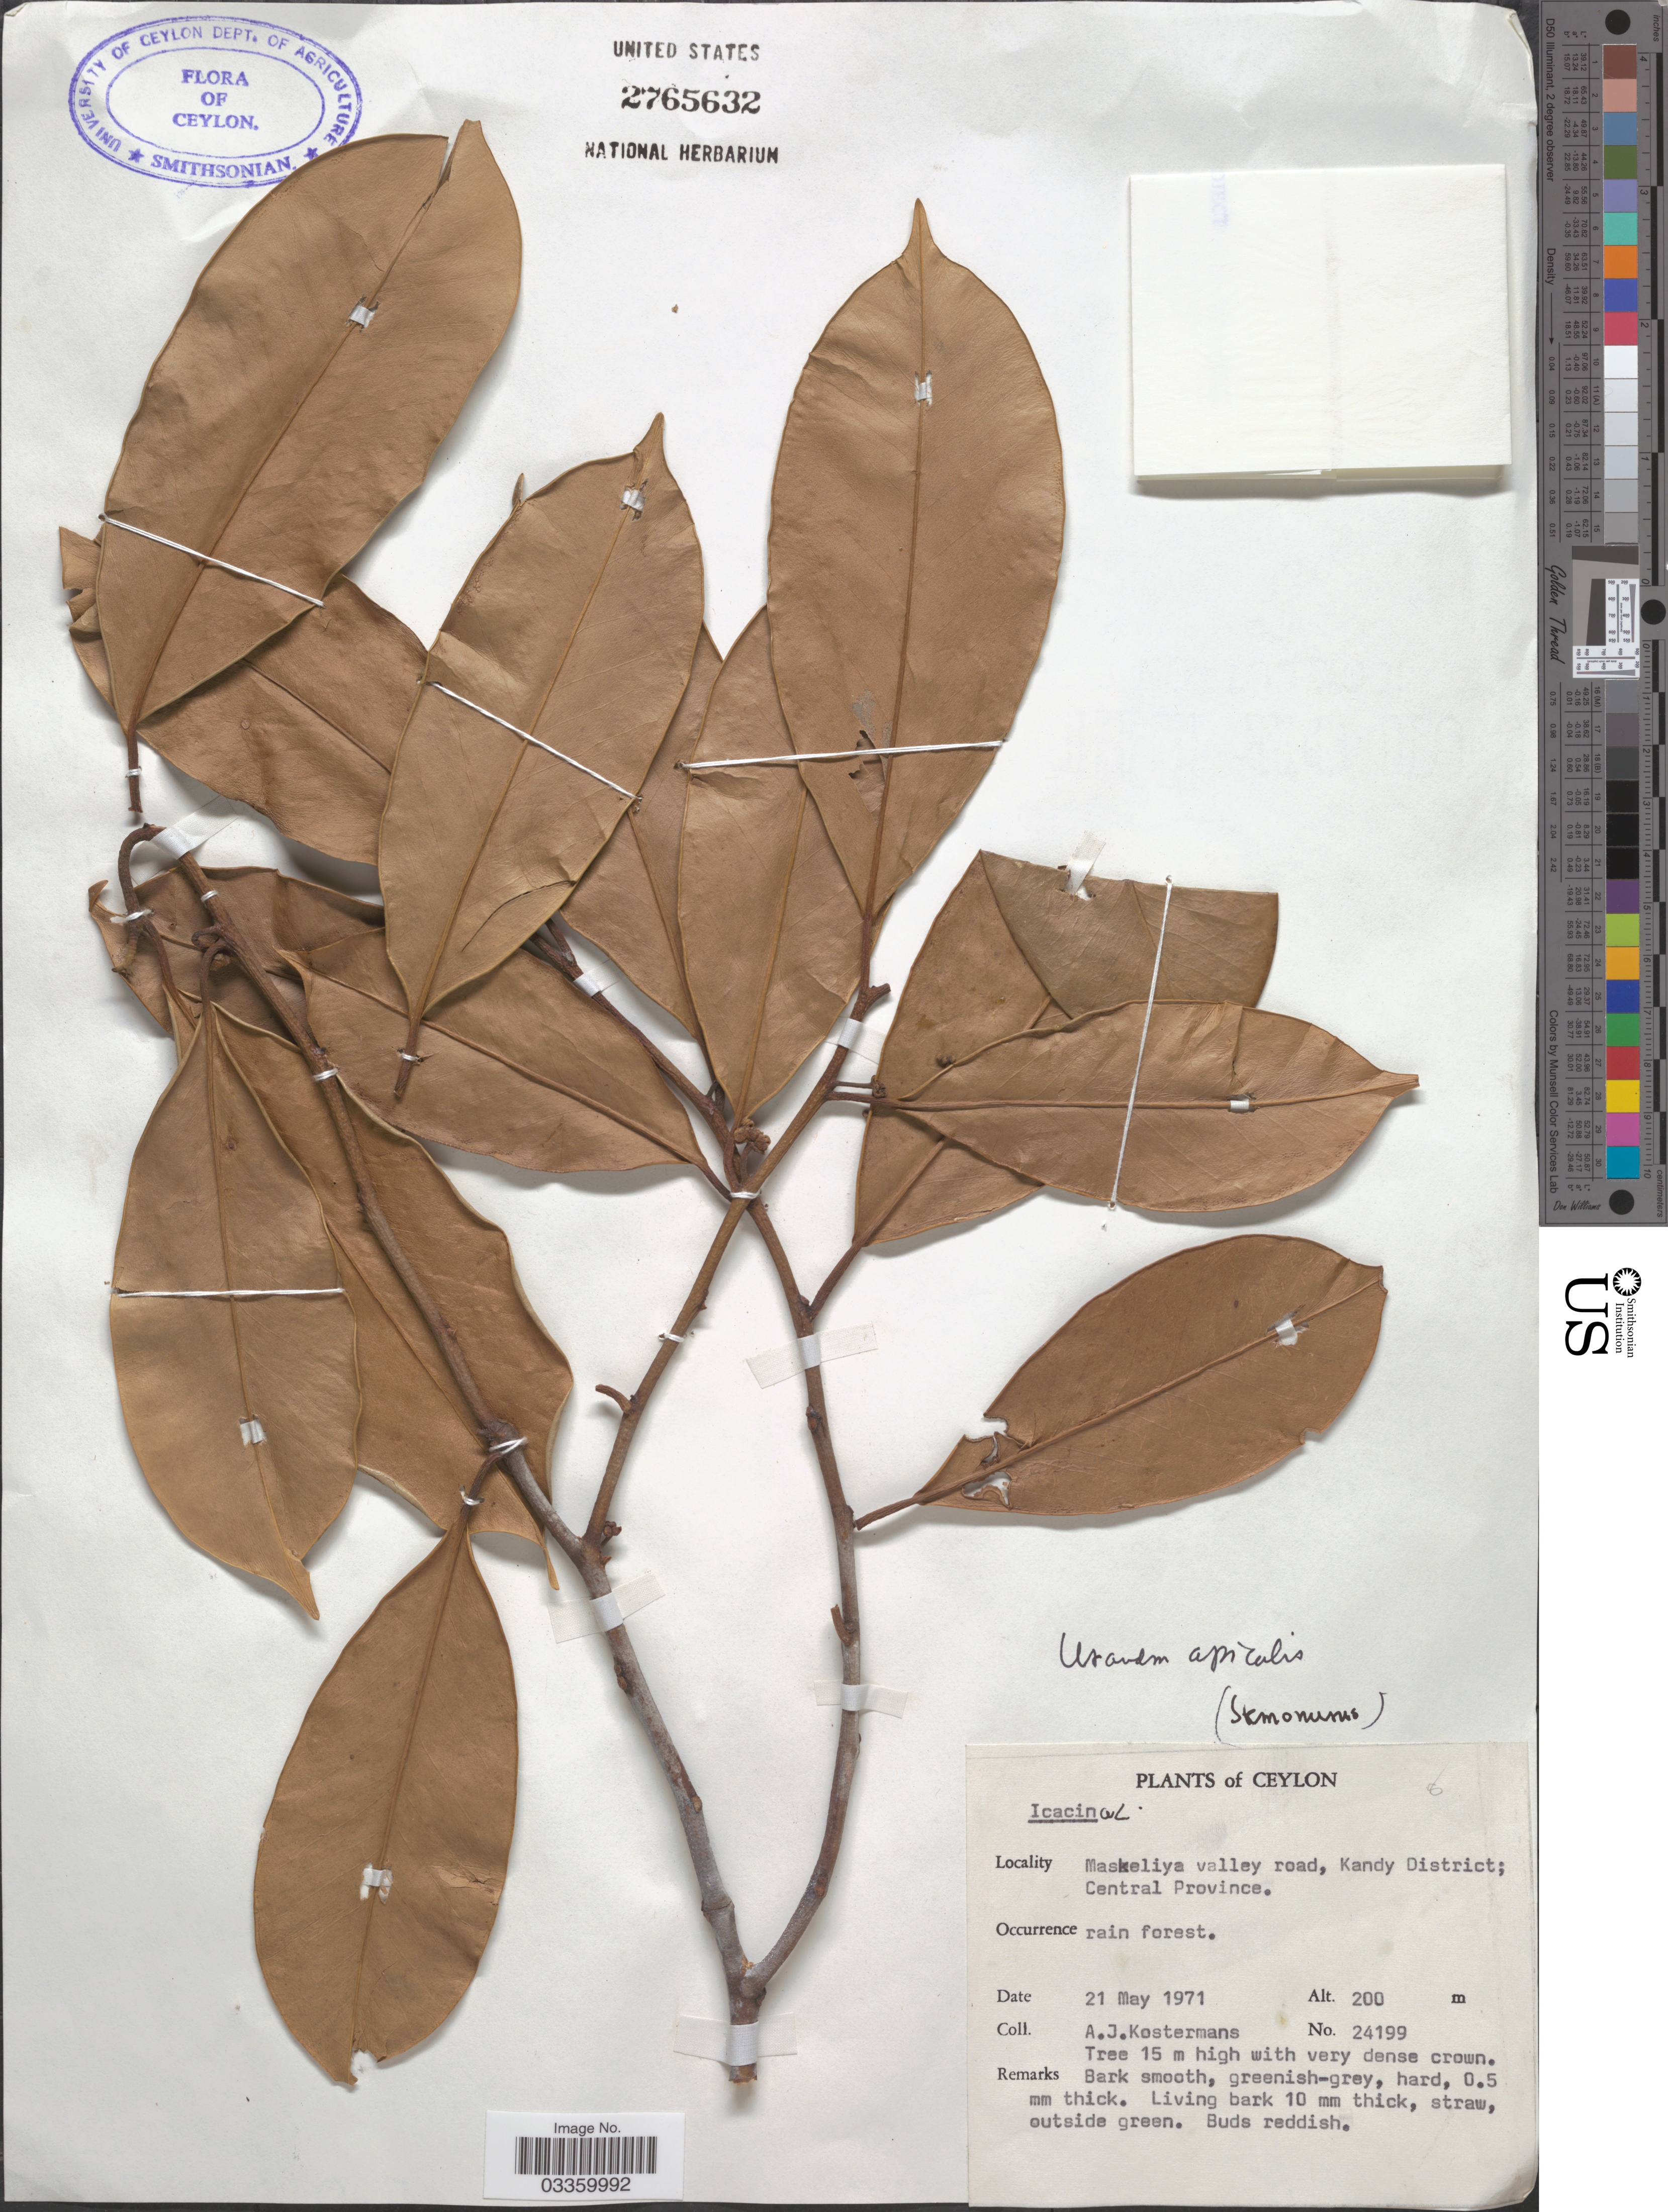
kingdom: Plantae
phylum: Tracheophyta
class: Magnoliopsida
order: Cardiopteridales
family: Stemonuraceae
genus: Stemonurus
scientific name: Stemonurus apicalis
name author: (Thwaites) Miers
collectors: A. J. G. Kostermans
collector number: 24199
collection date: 1971-05-21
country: Sri Lanka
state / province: Central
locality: Ceylon. Maskeliya valley road, Kandy District.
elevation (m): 200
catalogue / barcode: US 2765632